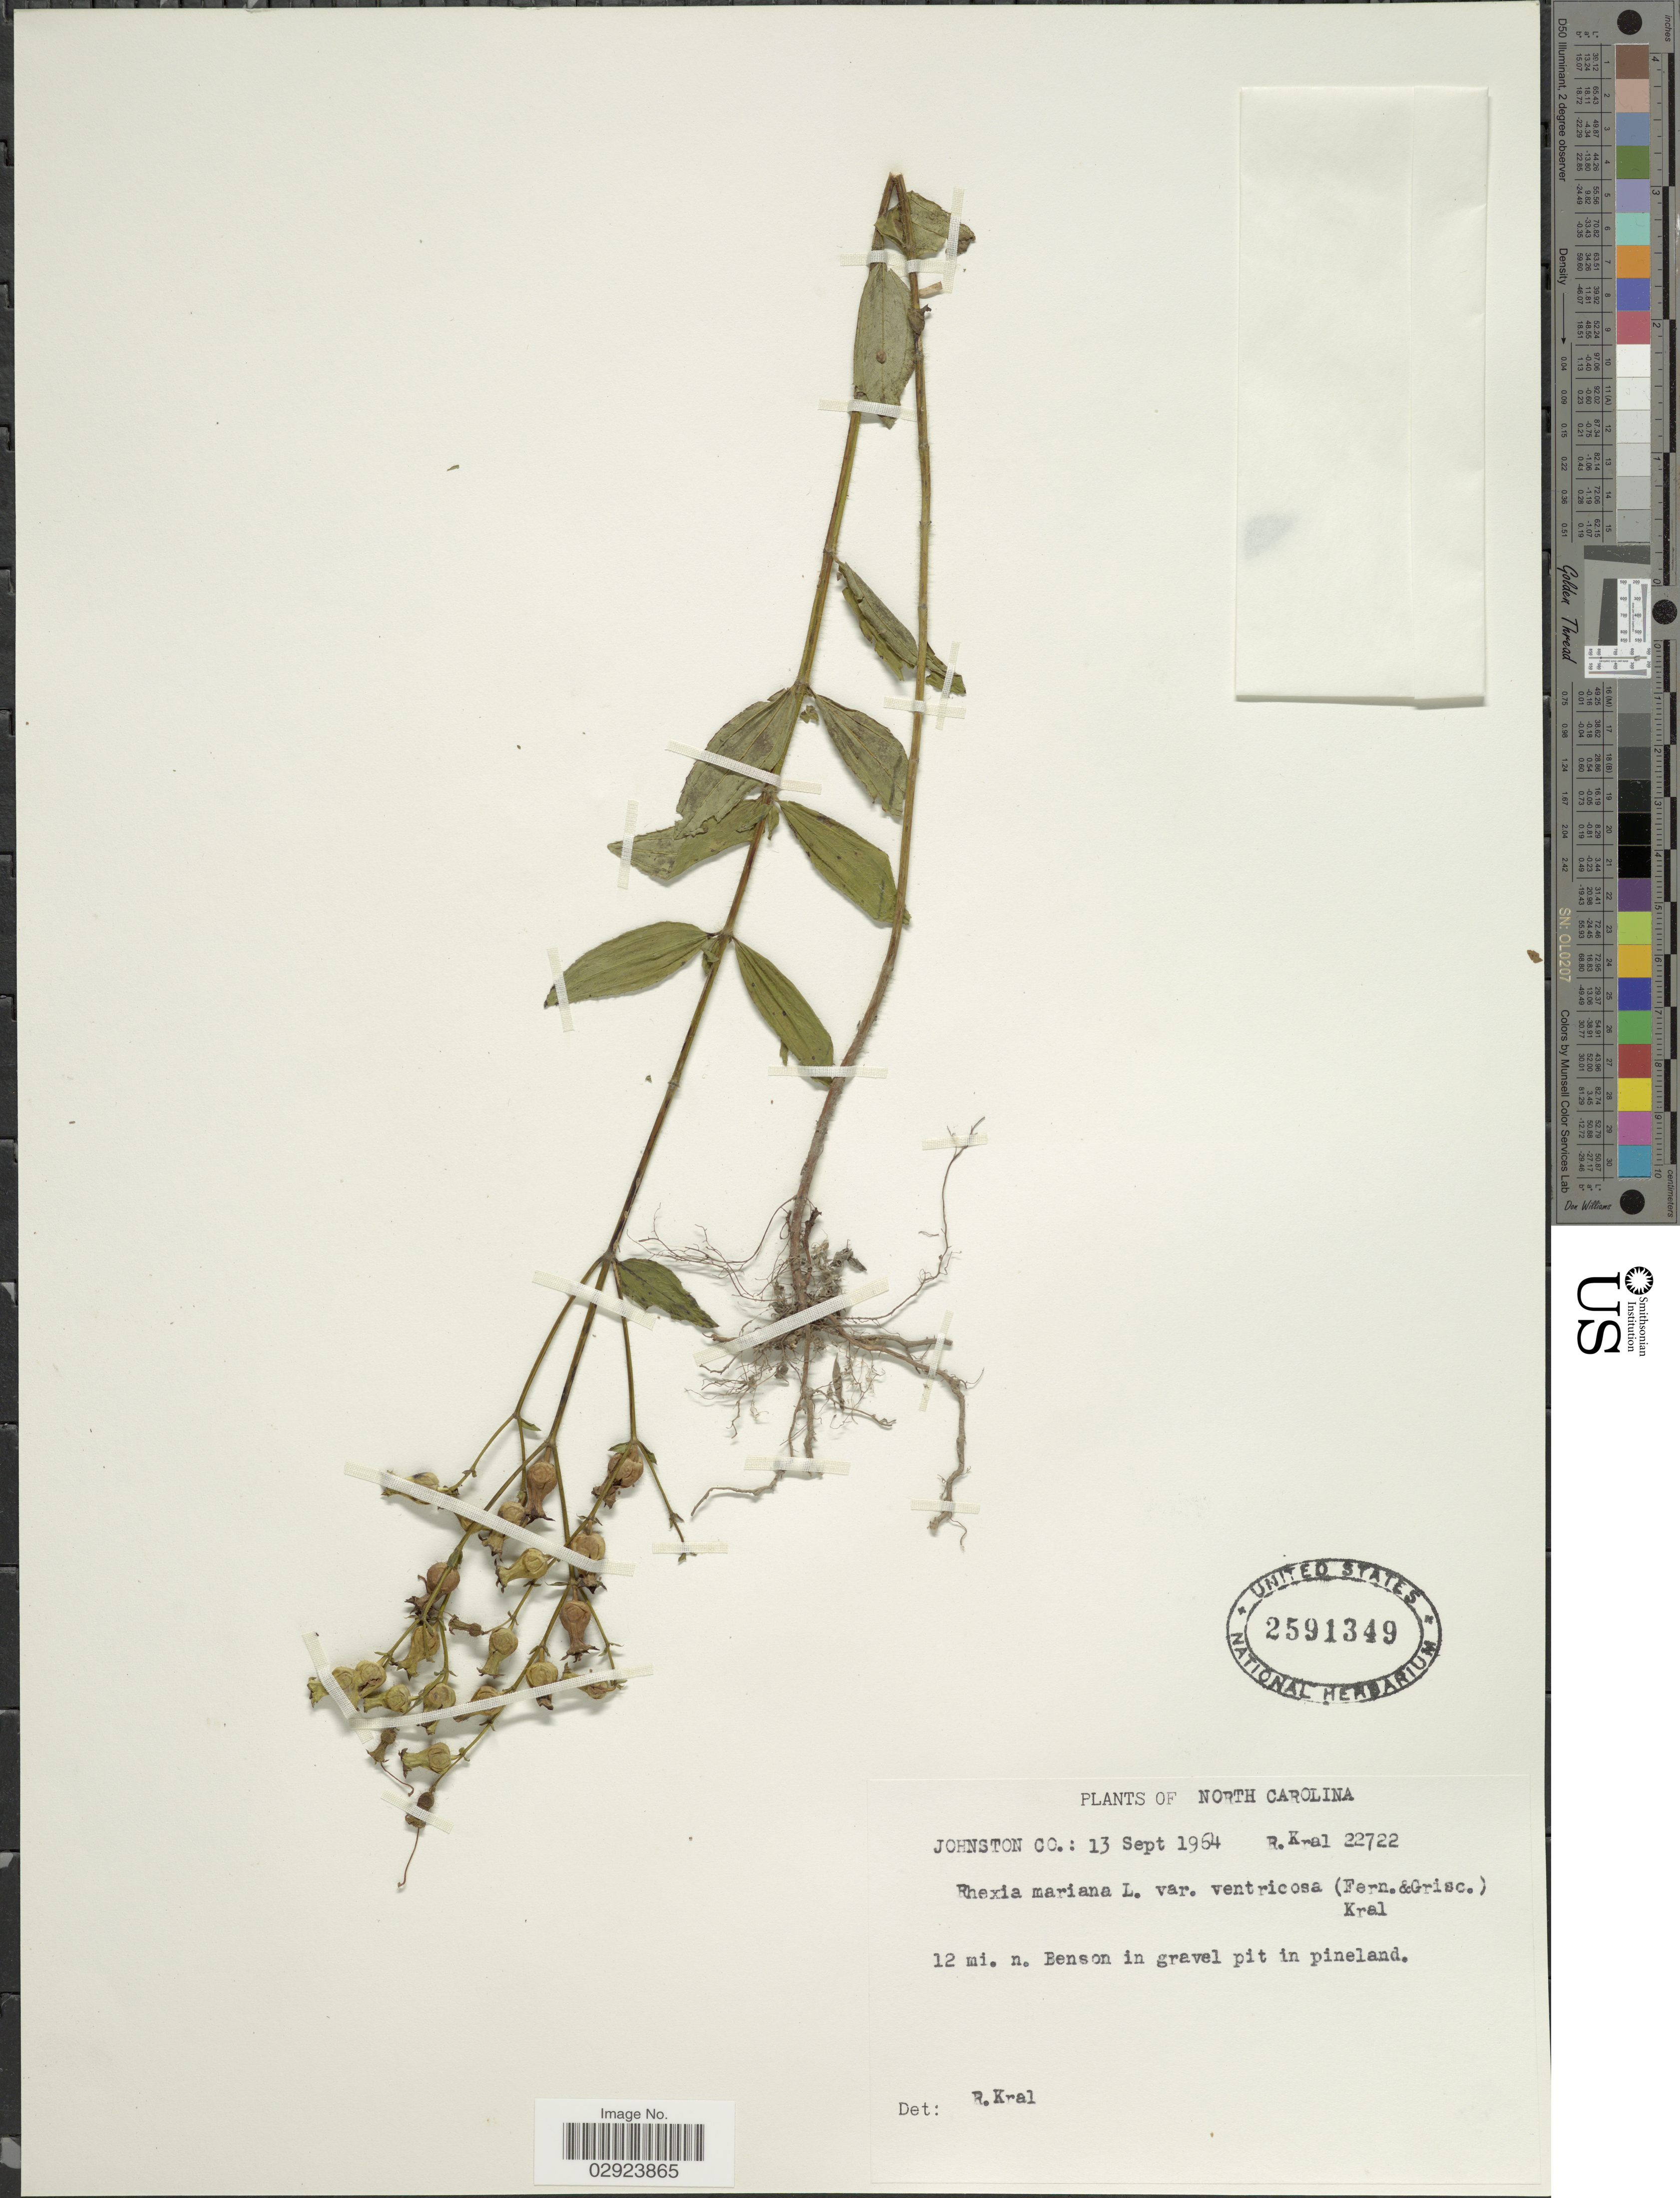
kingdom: Plantae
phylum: Tracheophyta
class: Magnoliopsida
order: Myrtales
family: Melastomataceae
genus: Rhexia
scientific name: Rhexia ventricosa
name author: Fernald & Griscom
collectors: R. Kral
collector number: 22722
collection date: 1964-09-13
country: United States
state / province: North Carolina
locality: Johnston Co. 12 mi. n. Benson.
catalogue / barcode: US 2591349